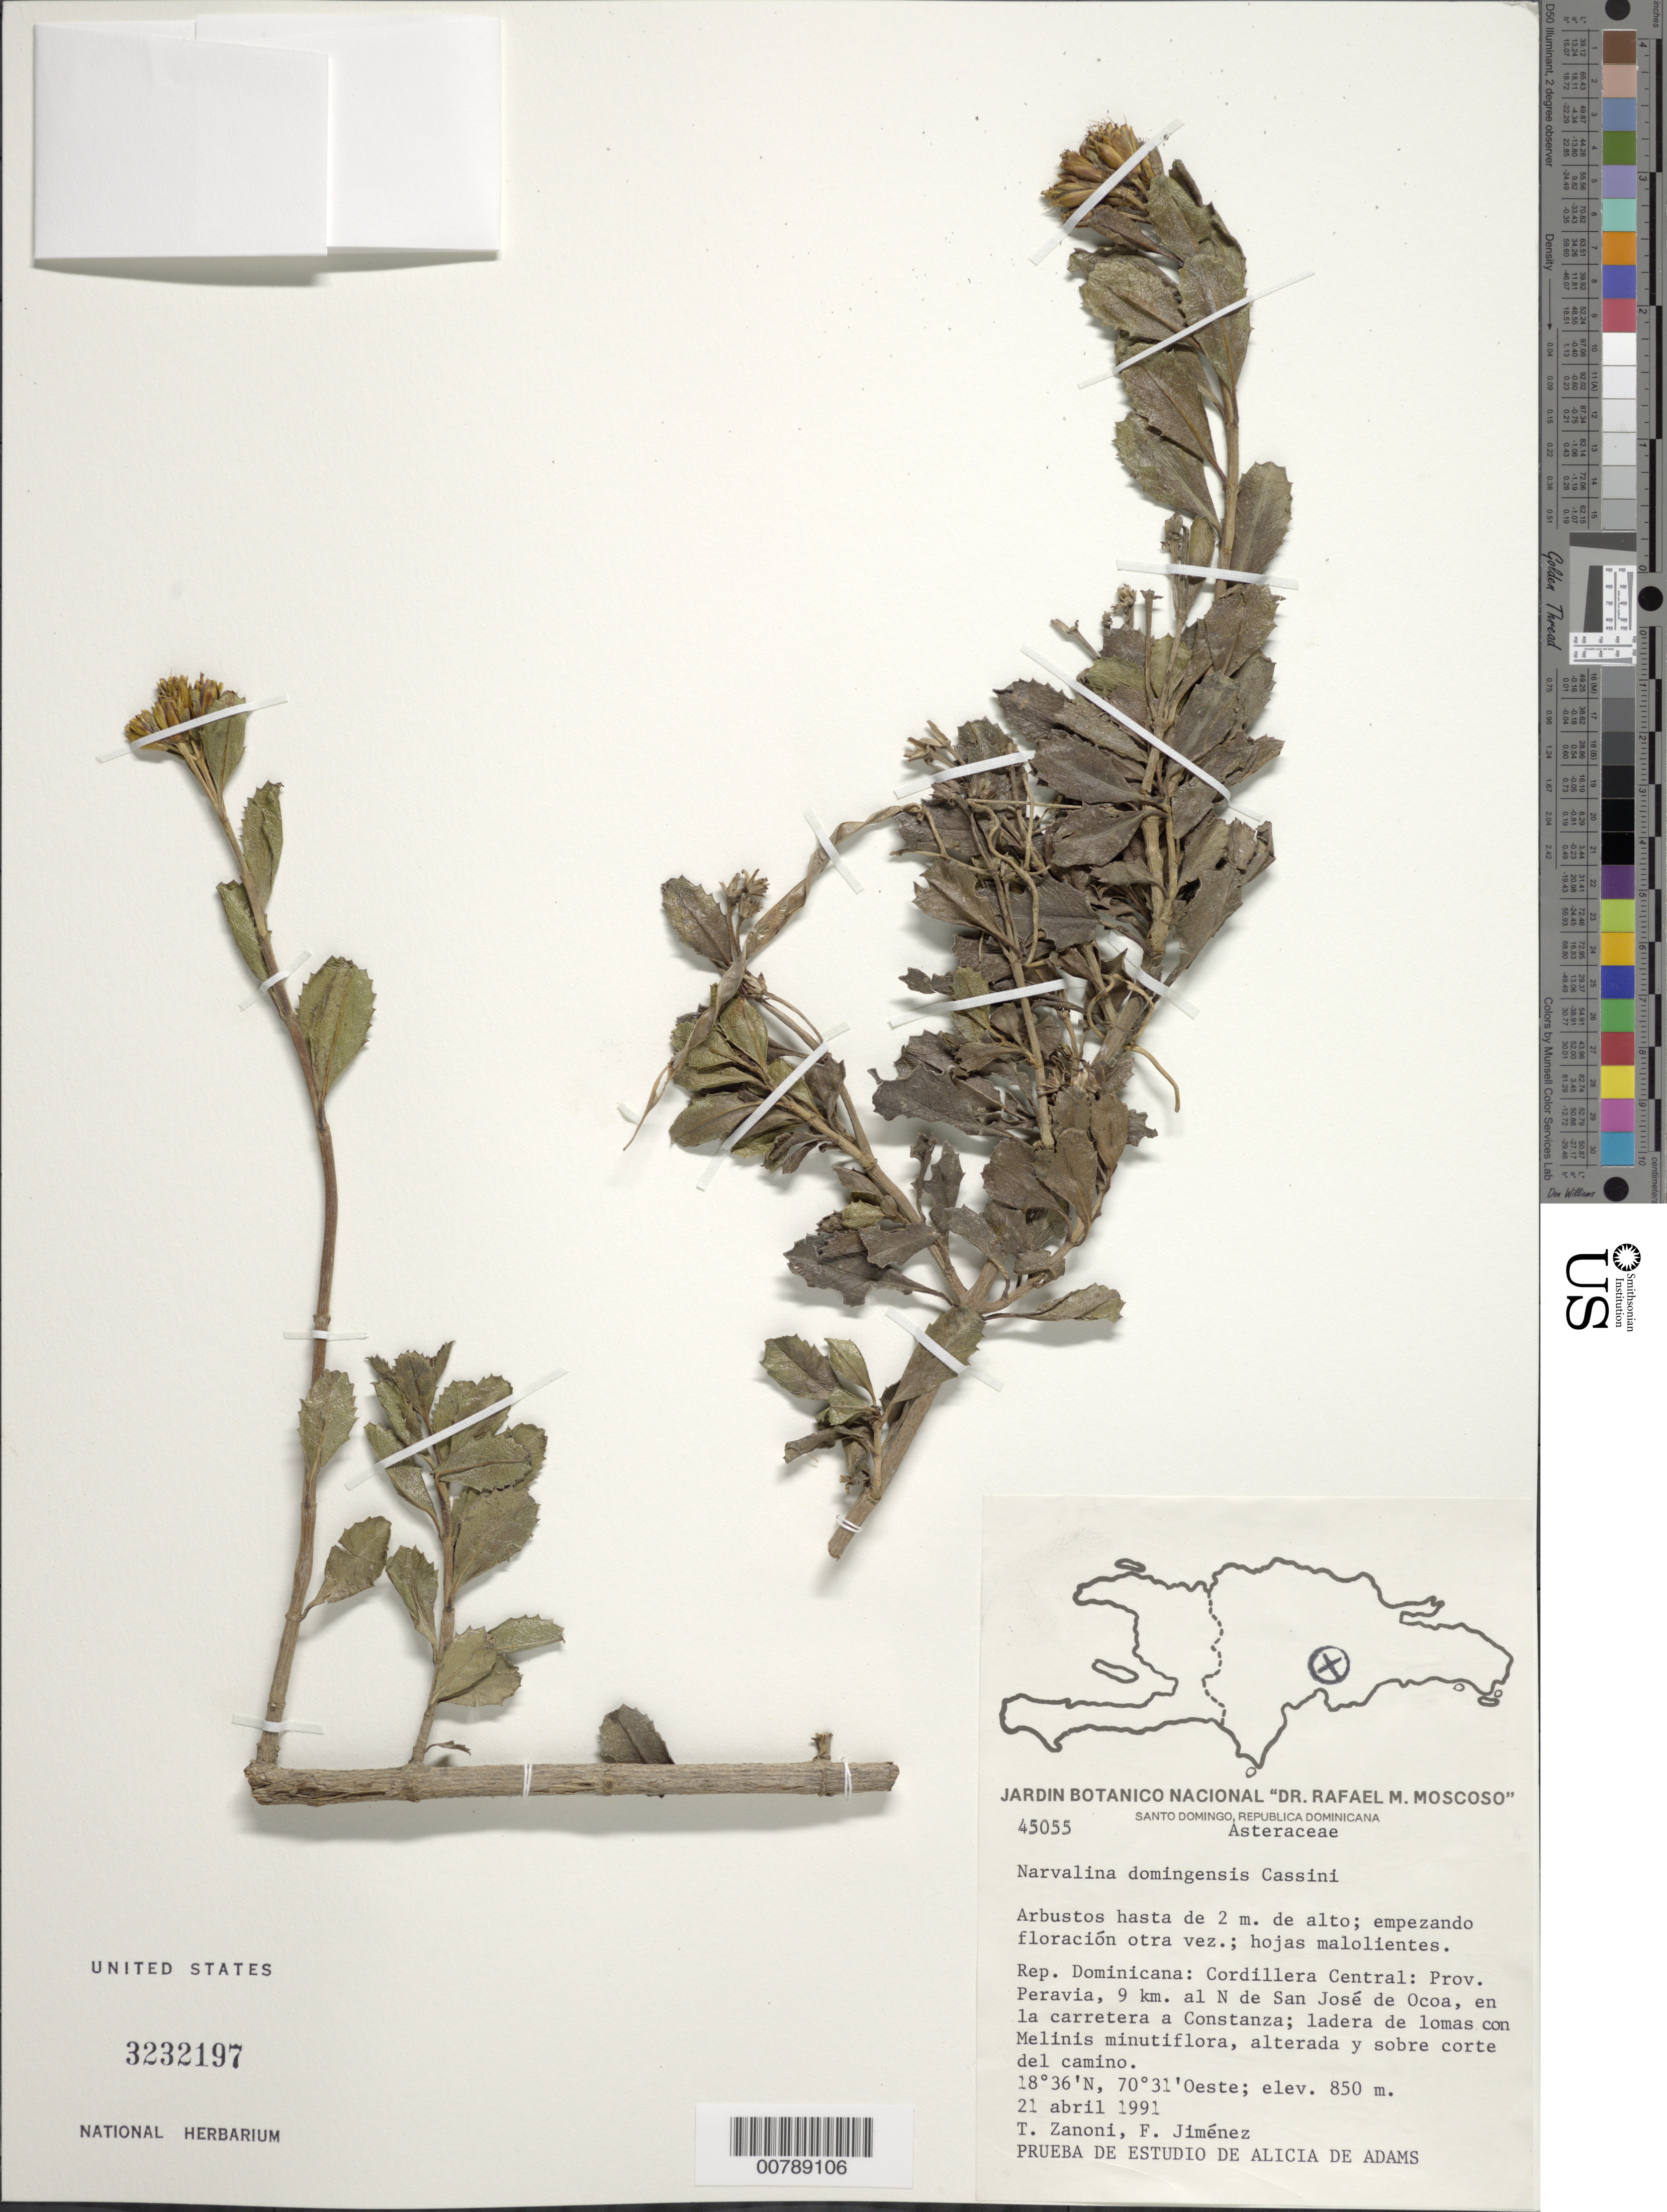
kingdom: Plantae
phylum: Tracheophyta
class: Magnoliopsida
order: Asterales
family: Asteraceae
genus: Narvalina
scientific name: Narvalina domingensis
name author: (Cass.) Less.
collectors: T. A. Zanoni & F. Jiménez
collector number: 45055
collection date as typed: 21 Apr 1991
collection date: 1991-04-21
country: Dominican Republic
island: Hispaniola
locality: Cordillera Central: Provincia Peravia, 9 km al N de San José de Ocoa, en la carretera a Constanza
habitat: Ladera de lomas con Melinis minutiflora, alterada y sobrecorte del camino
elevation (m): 850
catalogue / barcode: US 3232197